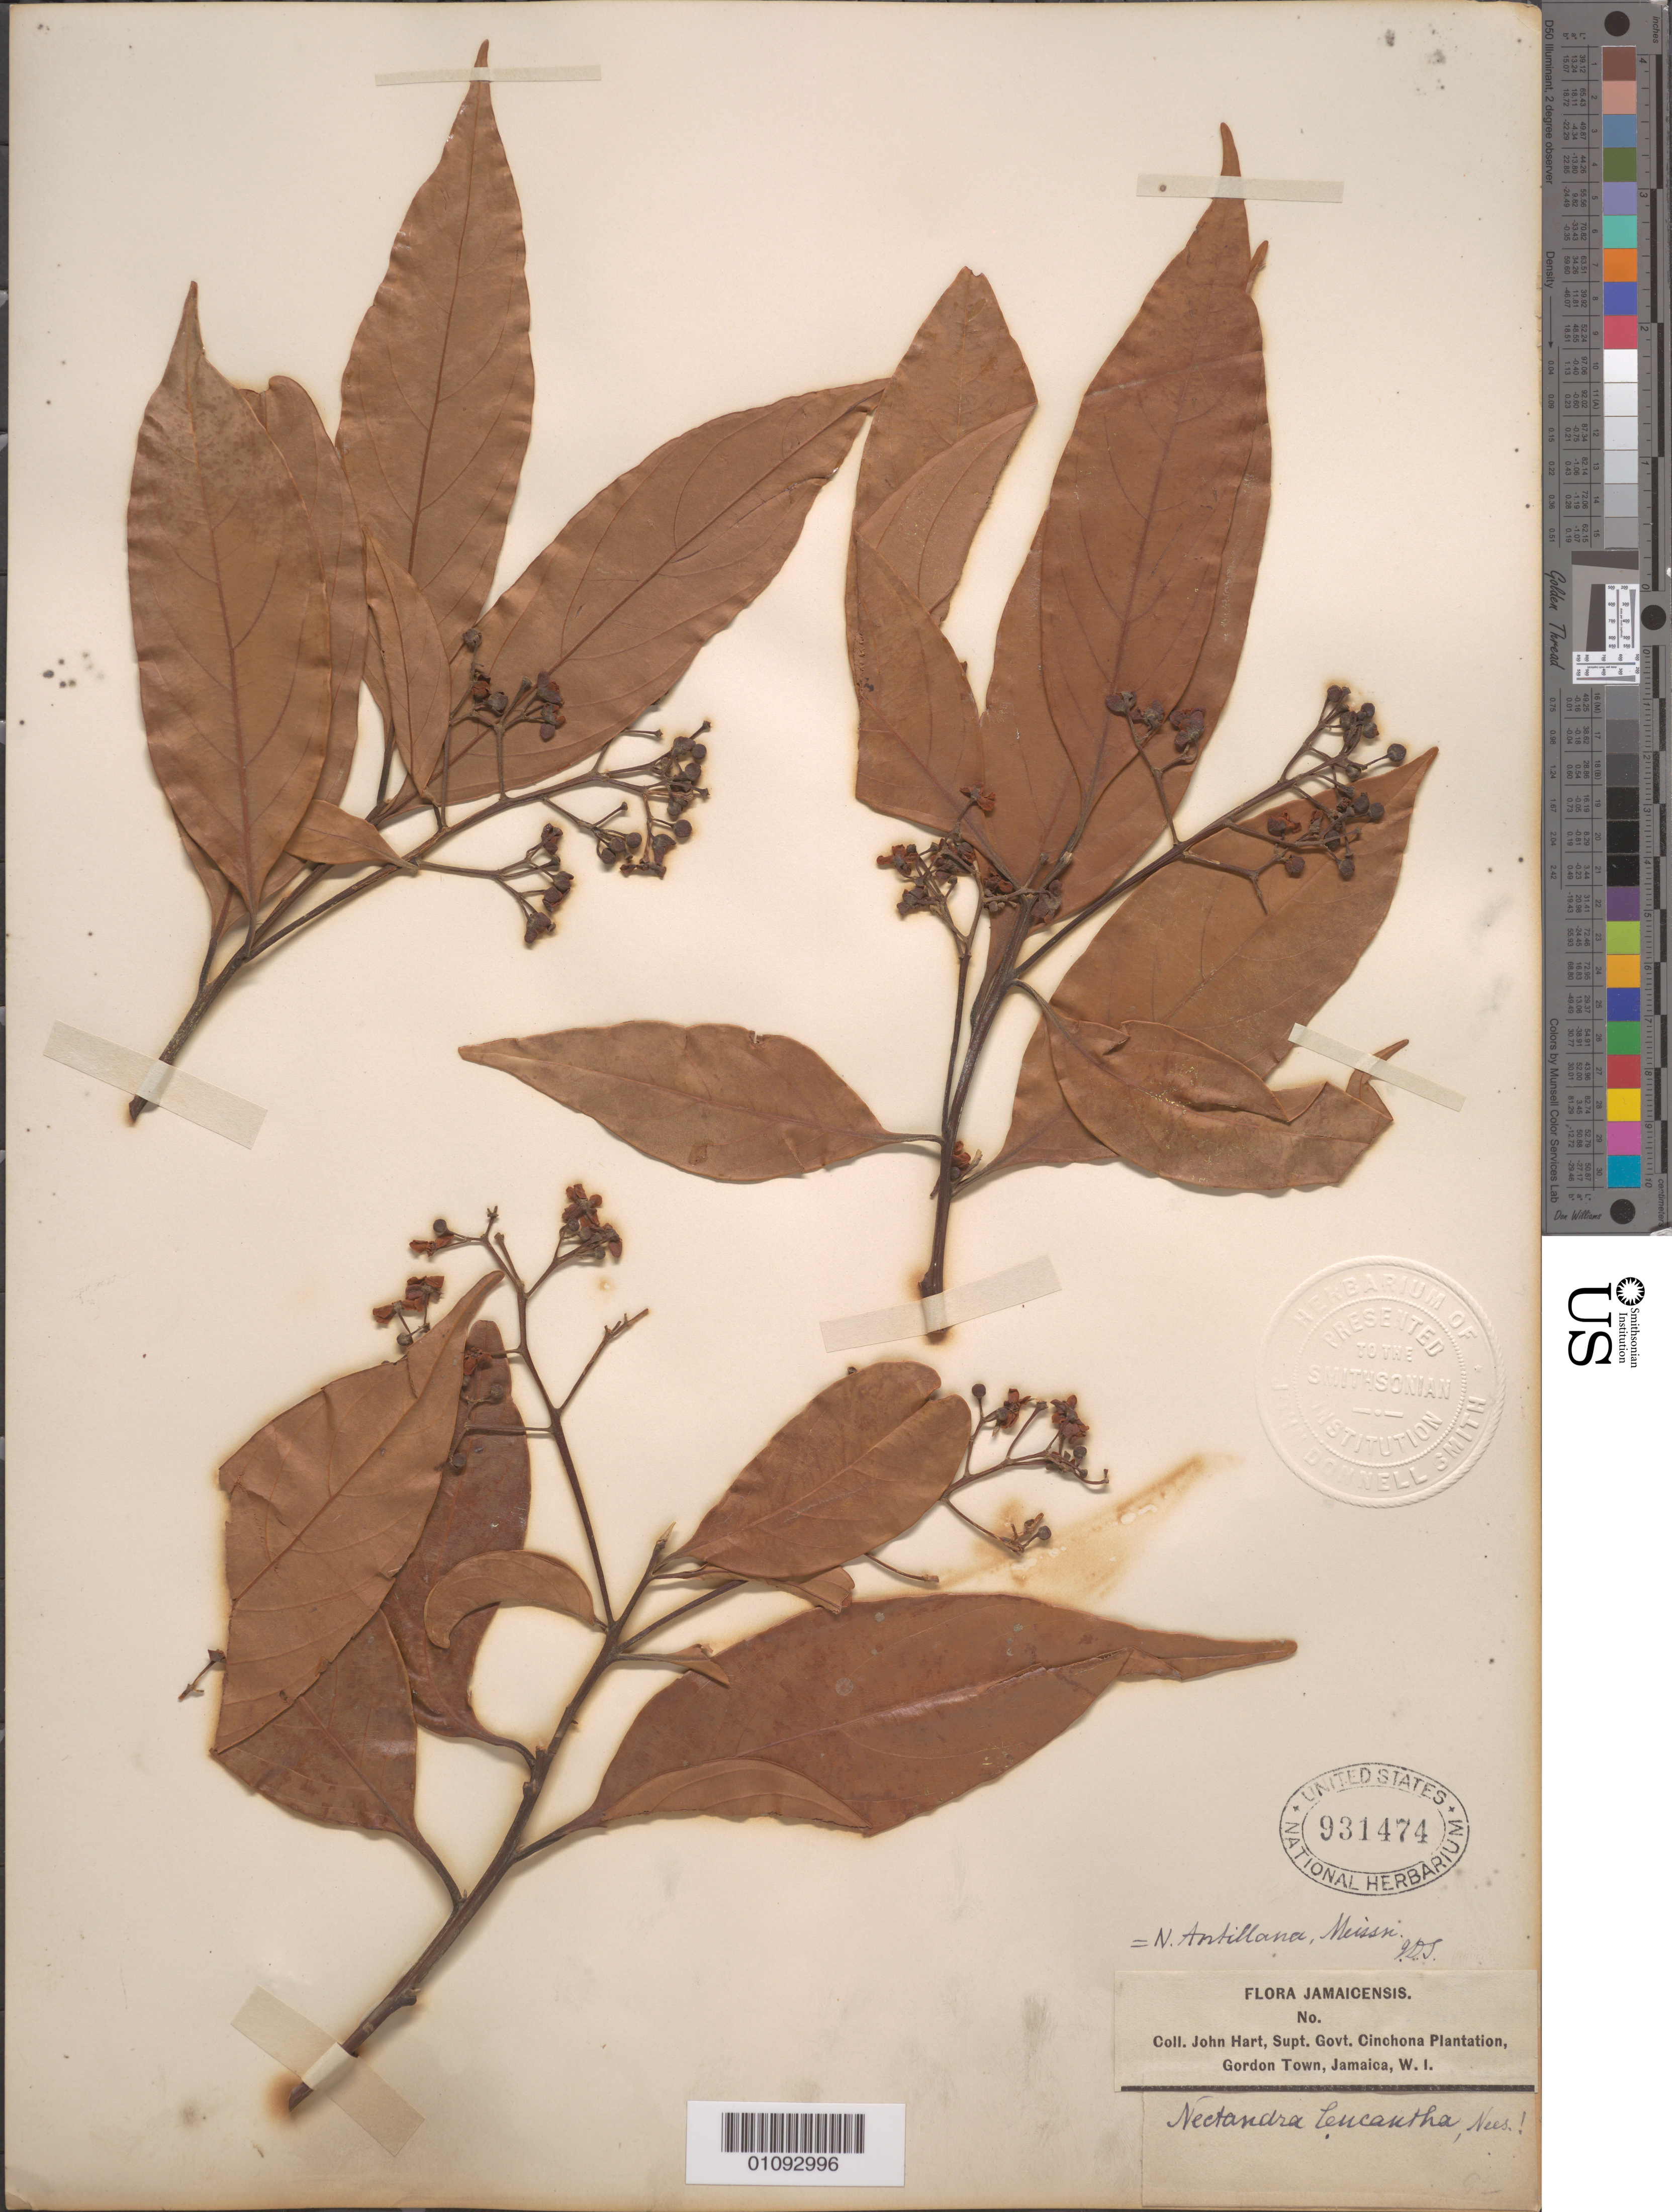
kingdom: Plantae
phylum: Tracheophyta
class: Magnoliopsida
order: Laurales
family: Lauraceae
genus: Nectandra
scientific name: Nectandra hihua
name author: (Ruiz & Pav.) Rohwer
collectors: J. Hart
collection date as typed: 1900 to -- --- 1999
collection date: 1900/1999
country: Jamaica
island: Jamaica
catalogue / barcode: US 931474